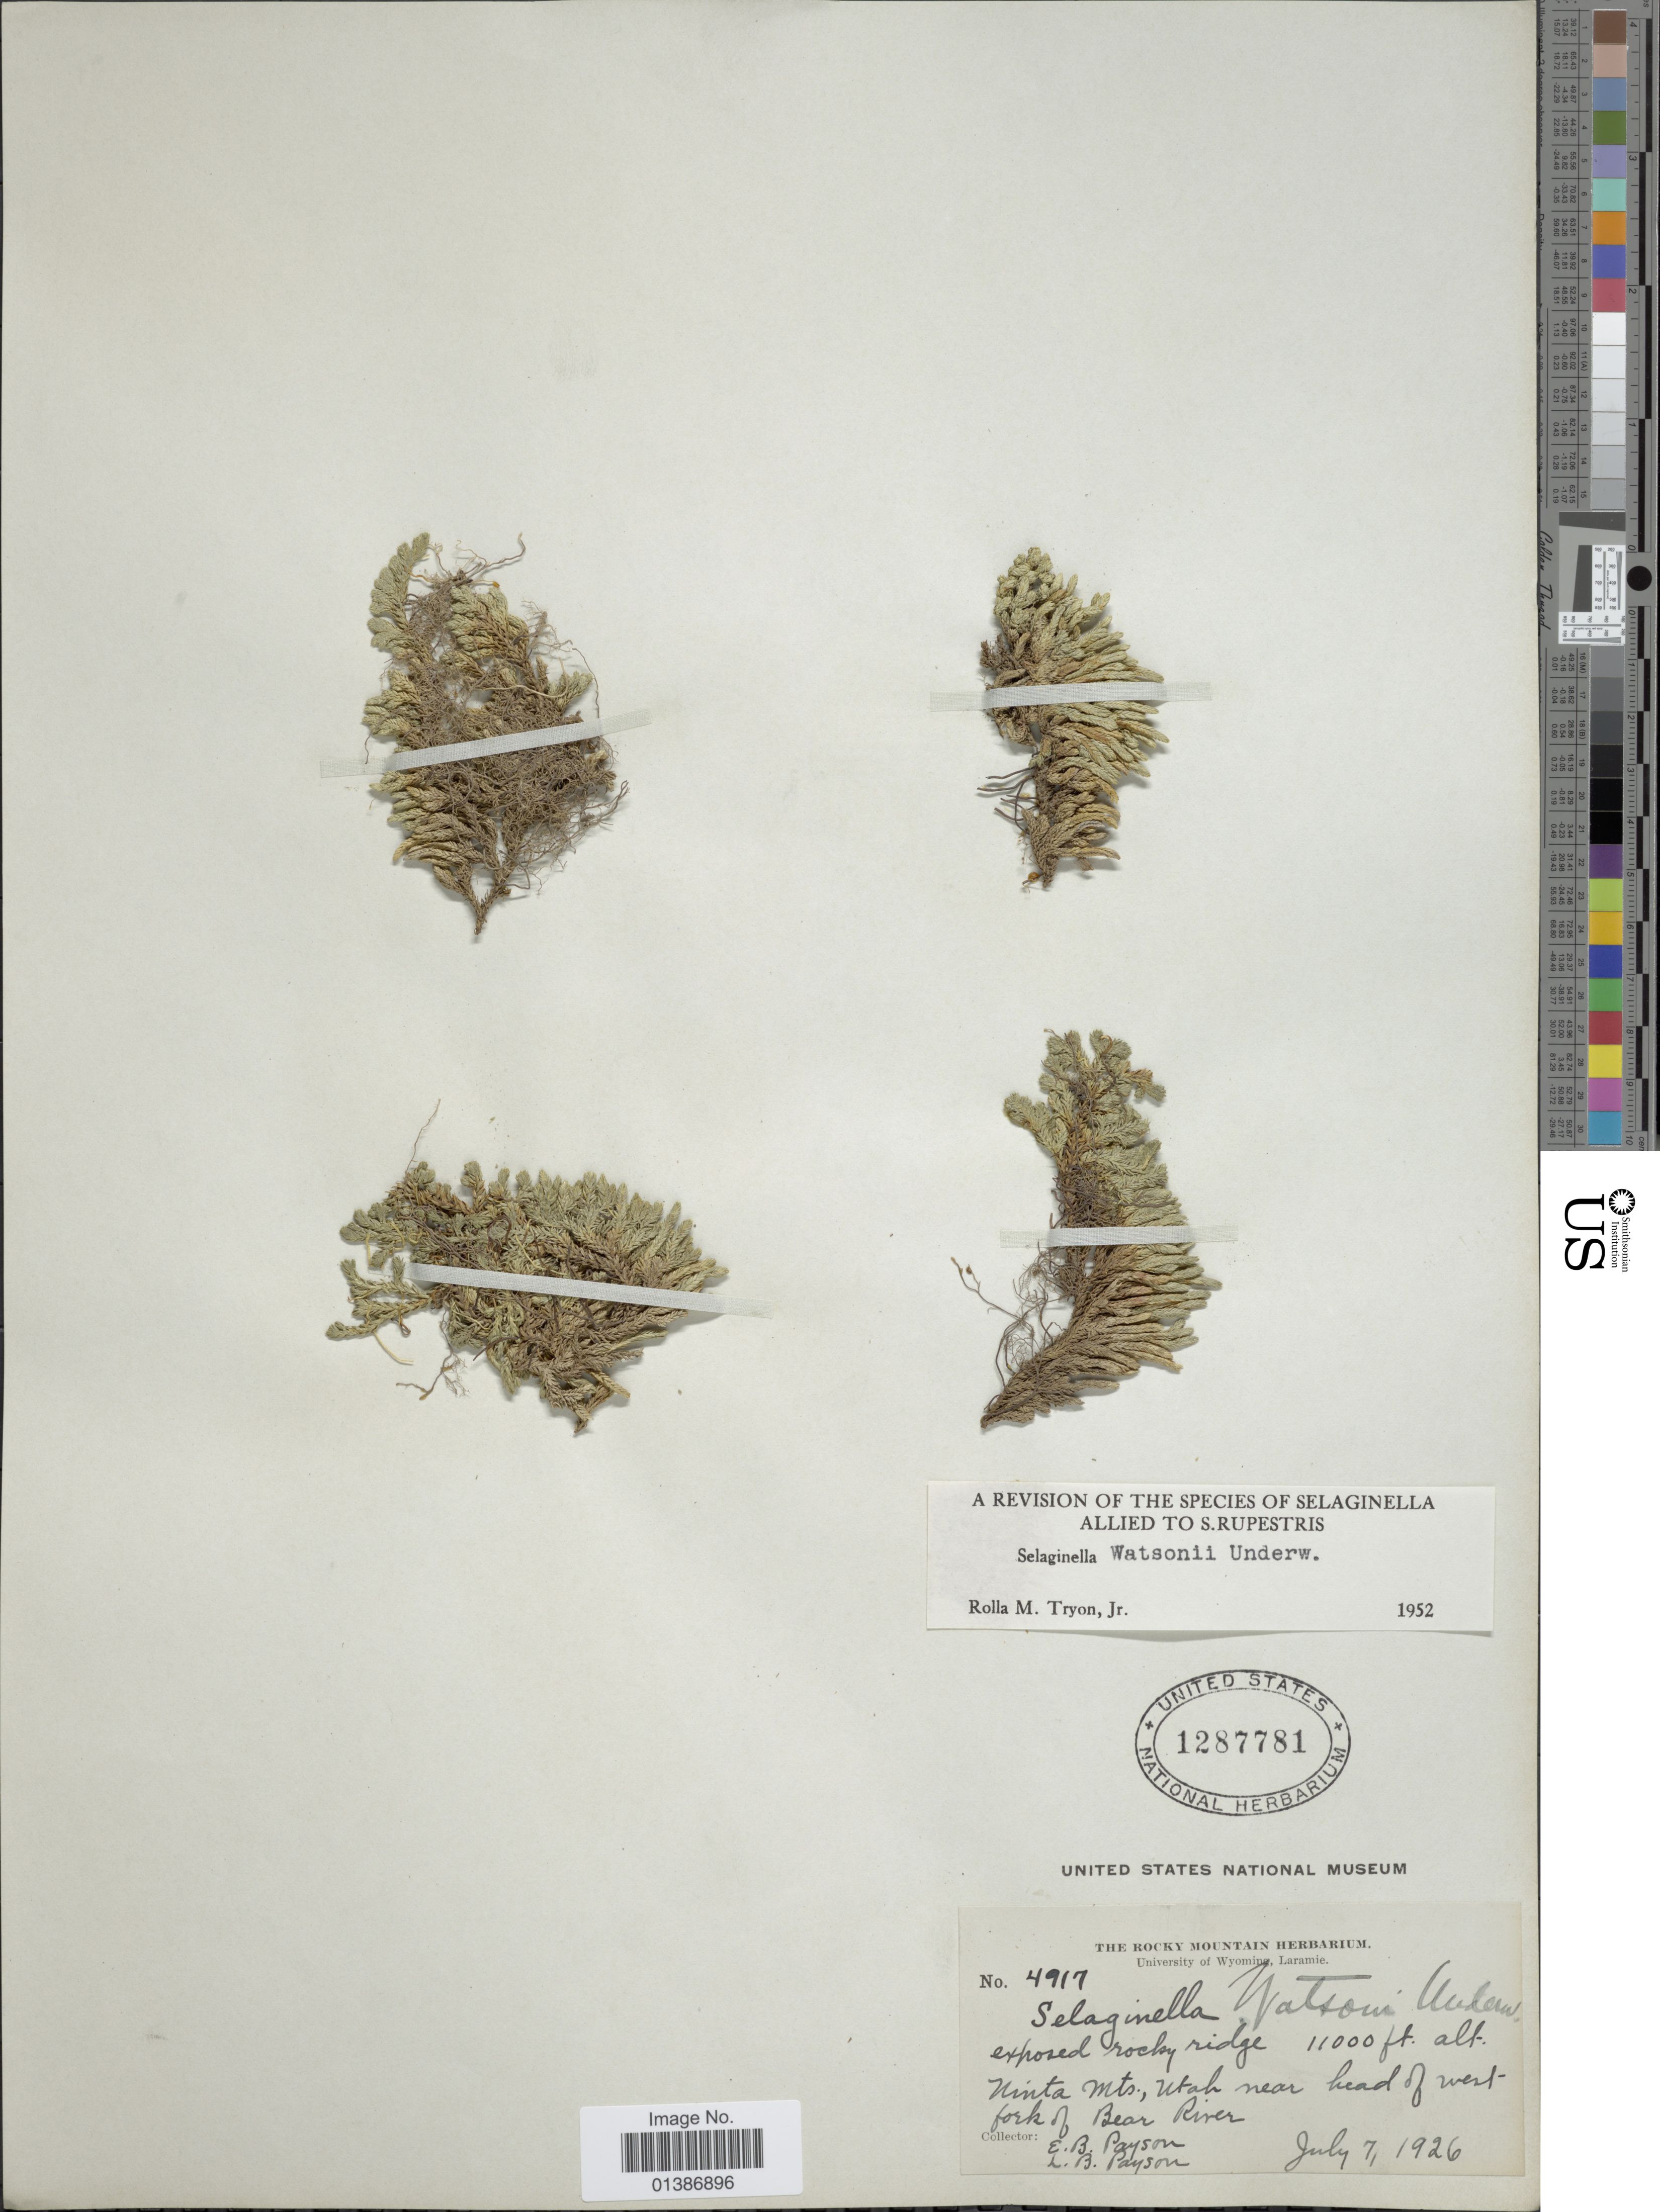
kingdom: Plantae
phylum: Tracheophyta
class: Lycopodiopsida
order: Selaginellales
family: Selaginellaceae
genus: Selaginella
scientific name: Selaginella watsonii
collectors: E. B. Payson & L. Payson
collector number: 4917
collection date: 1926-07-07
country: United States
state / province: Utah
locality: Ninta Mts., Utah near head of west fork of Bear River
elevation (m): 3353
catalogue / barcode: US 1287781